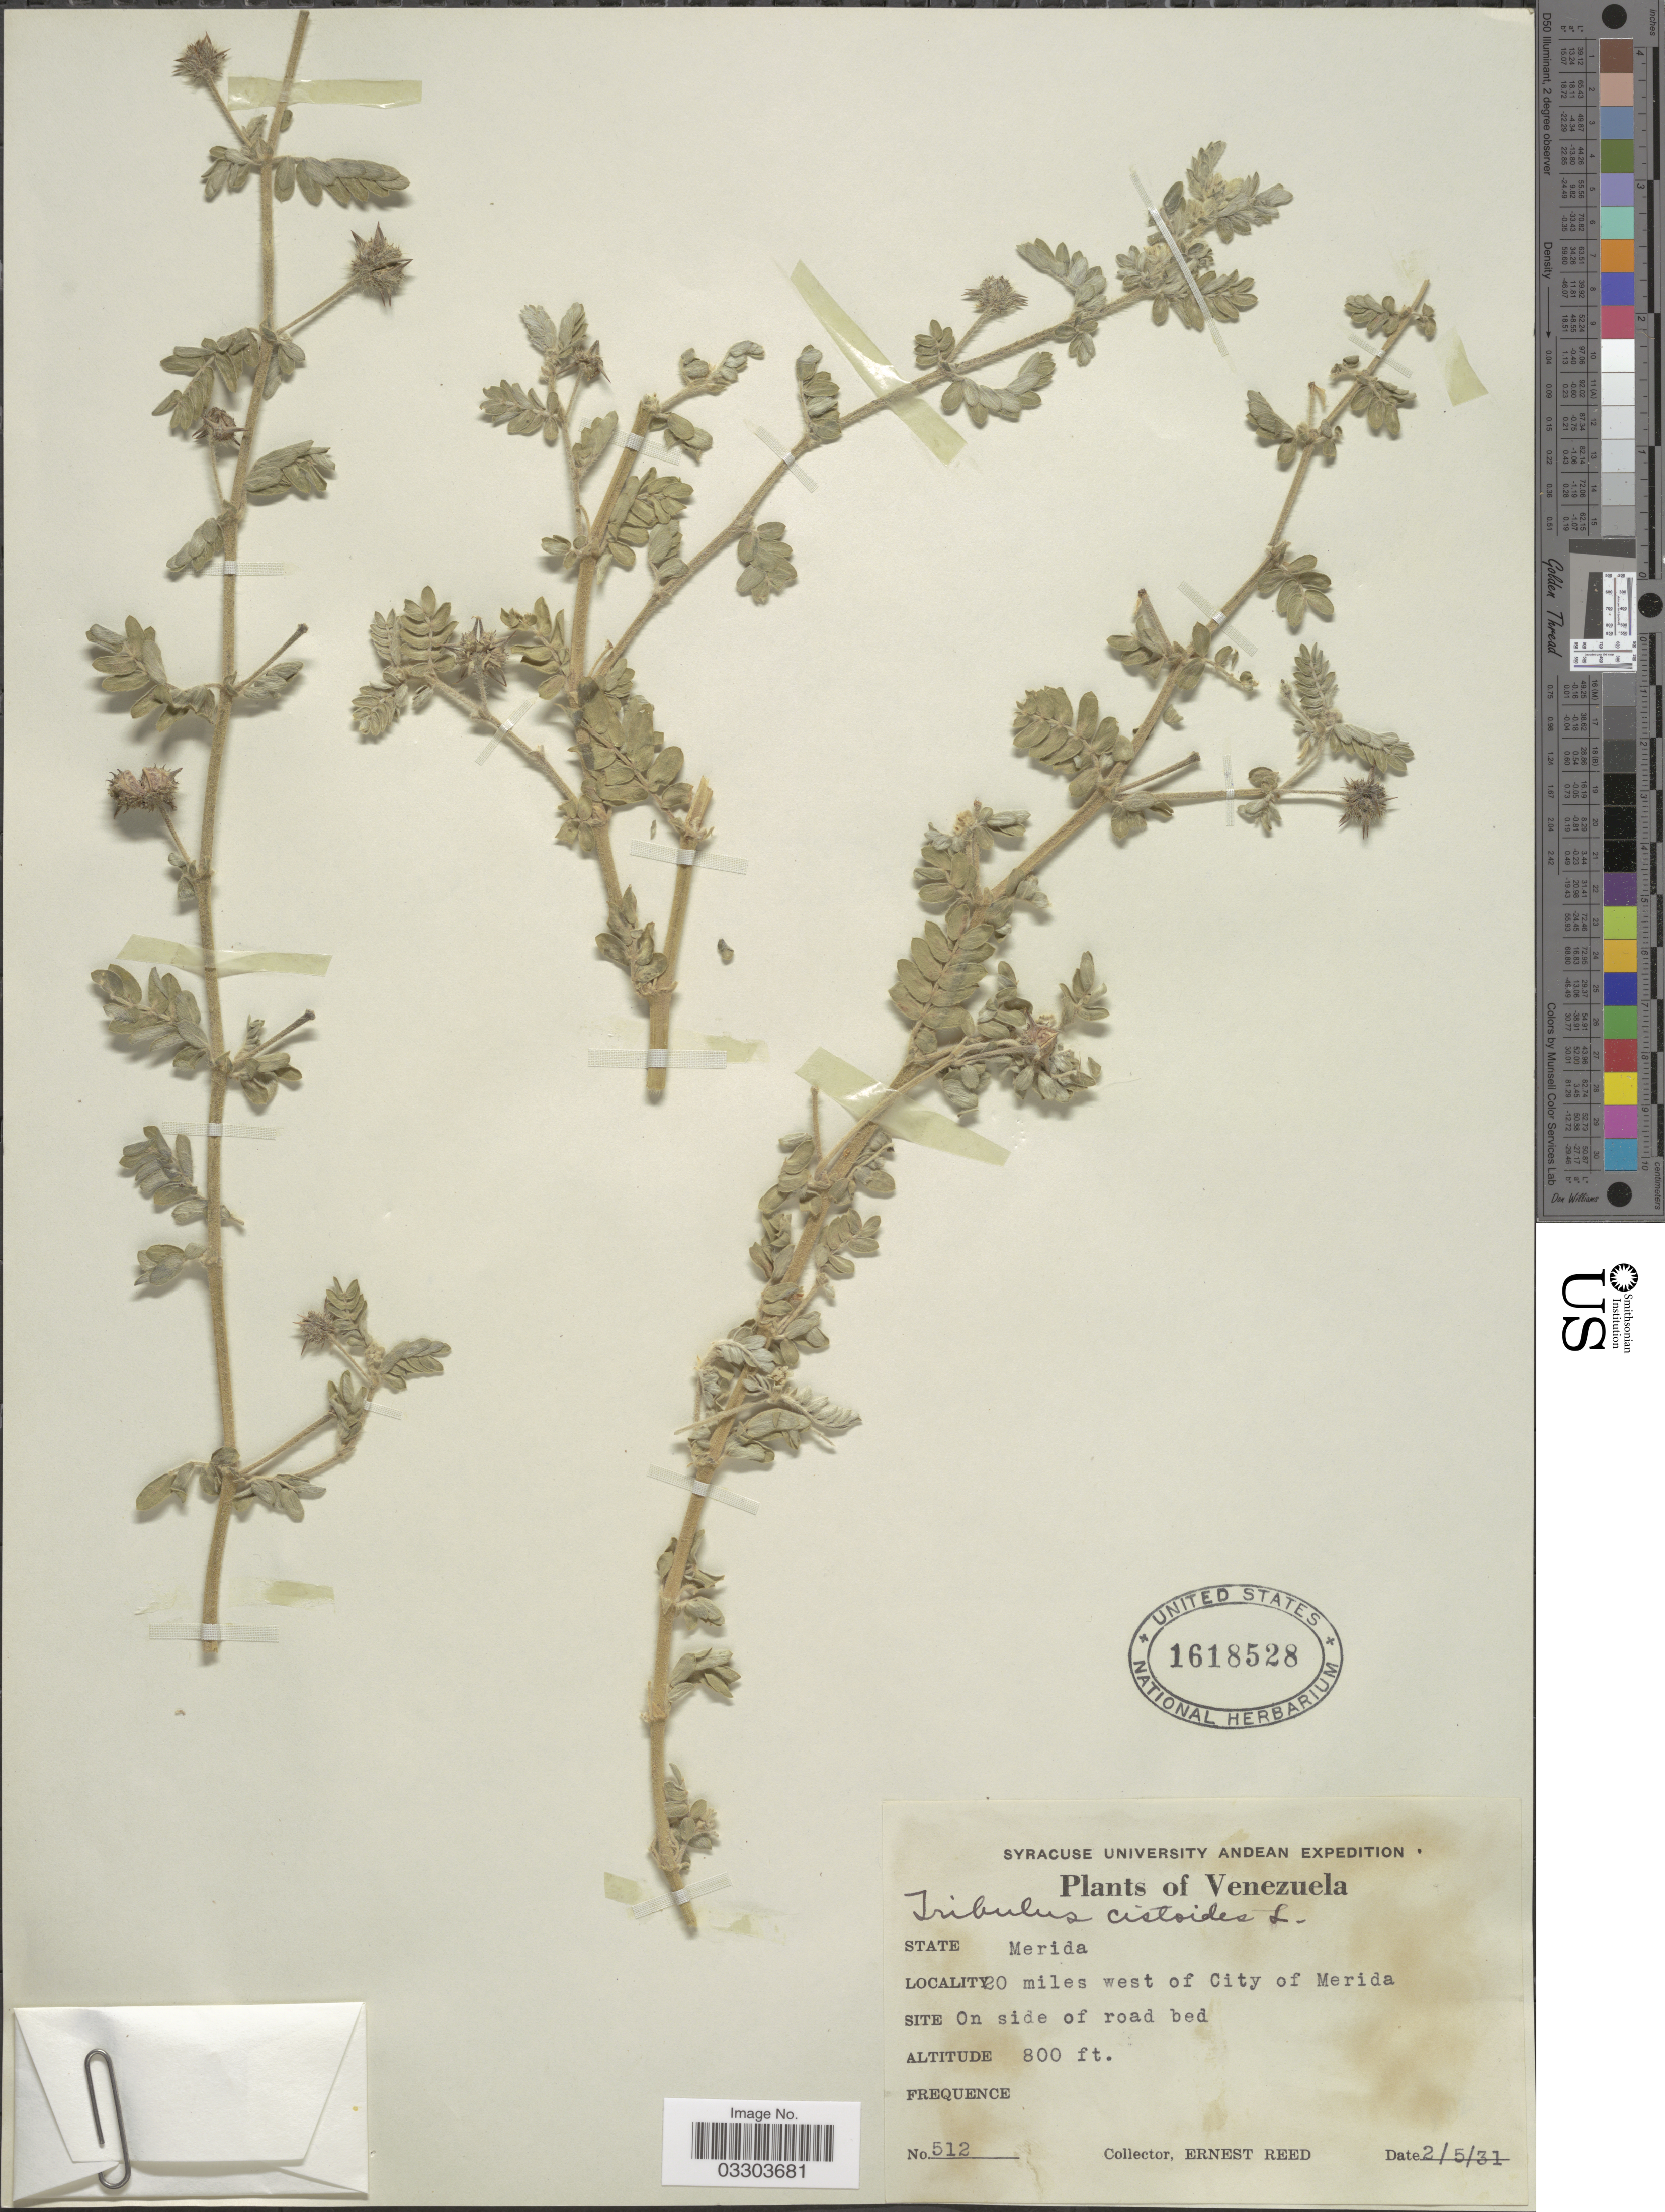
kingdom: Plantae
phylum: Tracheophyta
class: Magnoliopsida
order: Zygophyllales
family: Zygophyllaceae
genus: Tribulus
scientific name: Tribulus cistoides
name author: L.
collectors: E. Reed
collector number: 512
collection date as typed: Transcribed d/m/y: 2/5/31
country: Venezuela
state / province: Mérida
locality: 20 miles west of City of Merida.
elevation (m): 244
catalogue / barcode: US 1618528